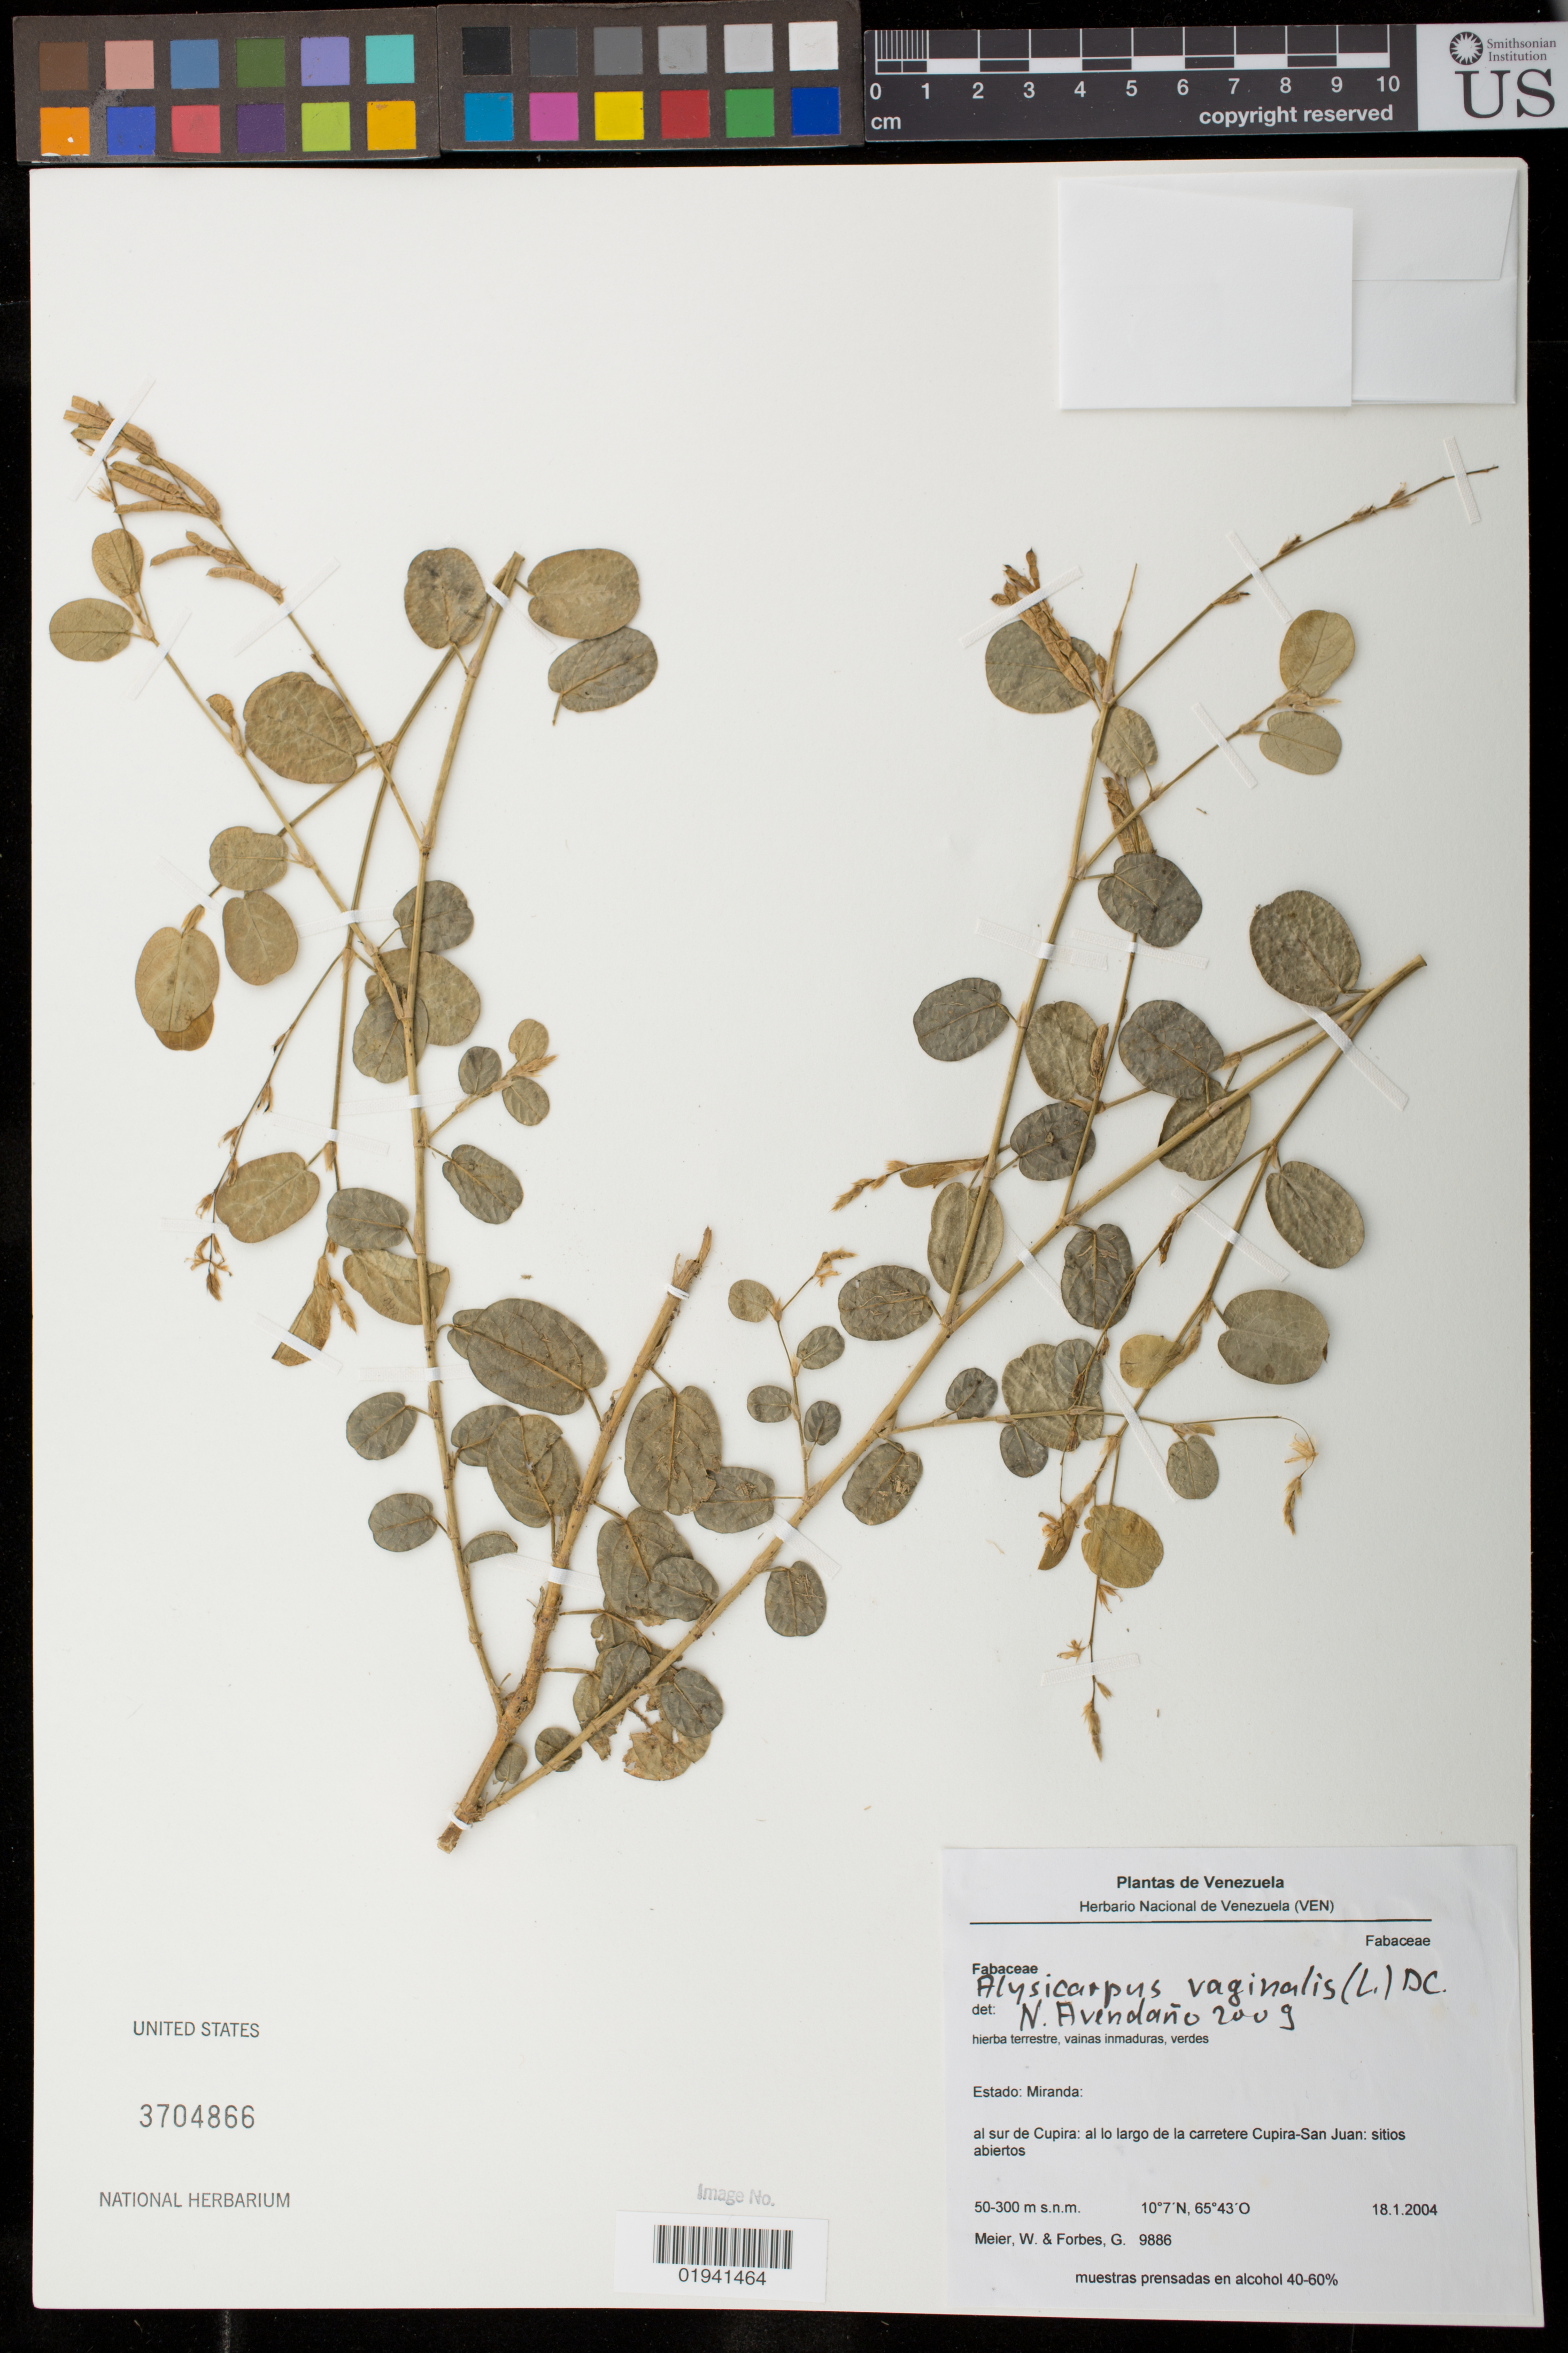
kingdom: Plantae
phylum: Tracheophyta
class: Magnoliopsida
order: Fabales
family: Fabaceae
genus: Alysicarpus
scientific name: Alysicarpus vaginalis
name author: (L.) DC.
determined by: Avendaño, N.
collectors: W. Meier & G. Forbes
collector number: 9886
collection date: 2004-01-18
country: Venezuela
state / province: Miranda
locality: al sur de Cupira: al lo largo de la carretera Cupira - San Juan: sitios abiertos.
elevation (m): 50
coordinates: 10 07 N, 65 43 O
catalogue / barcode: US 3704866